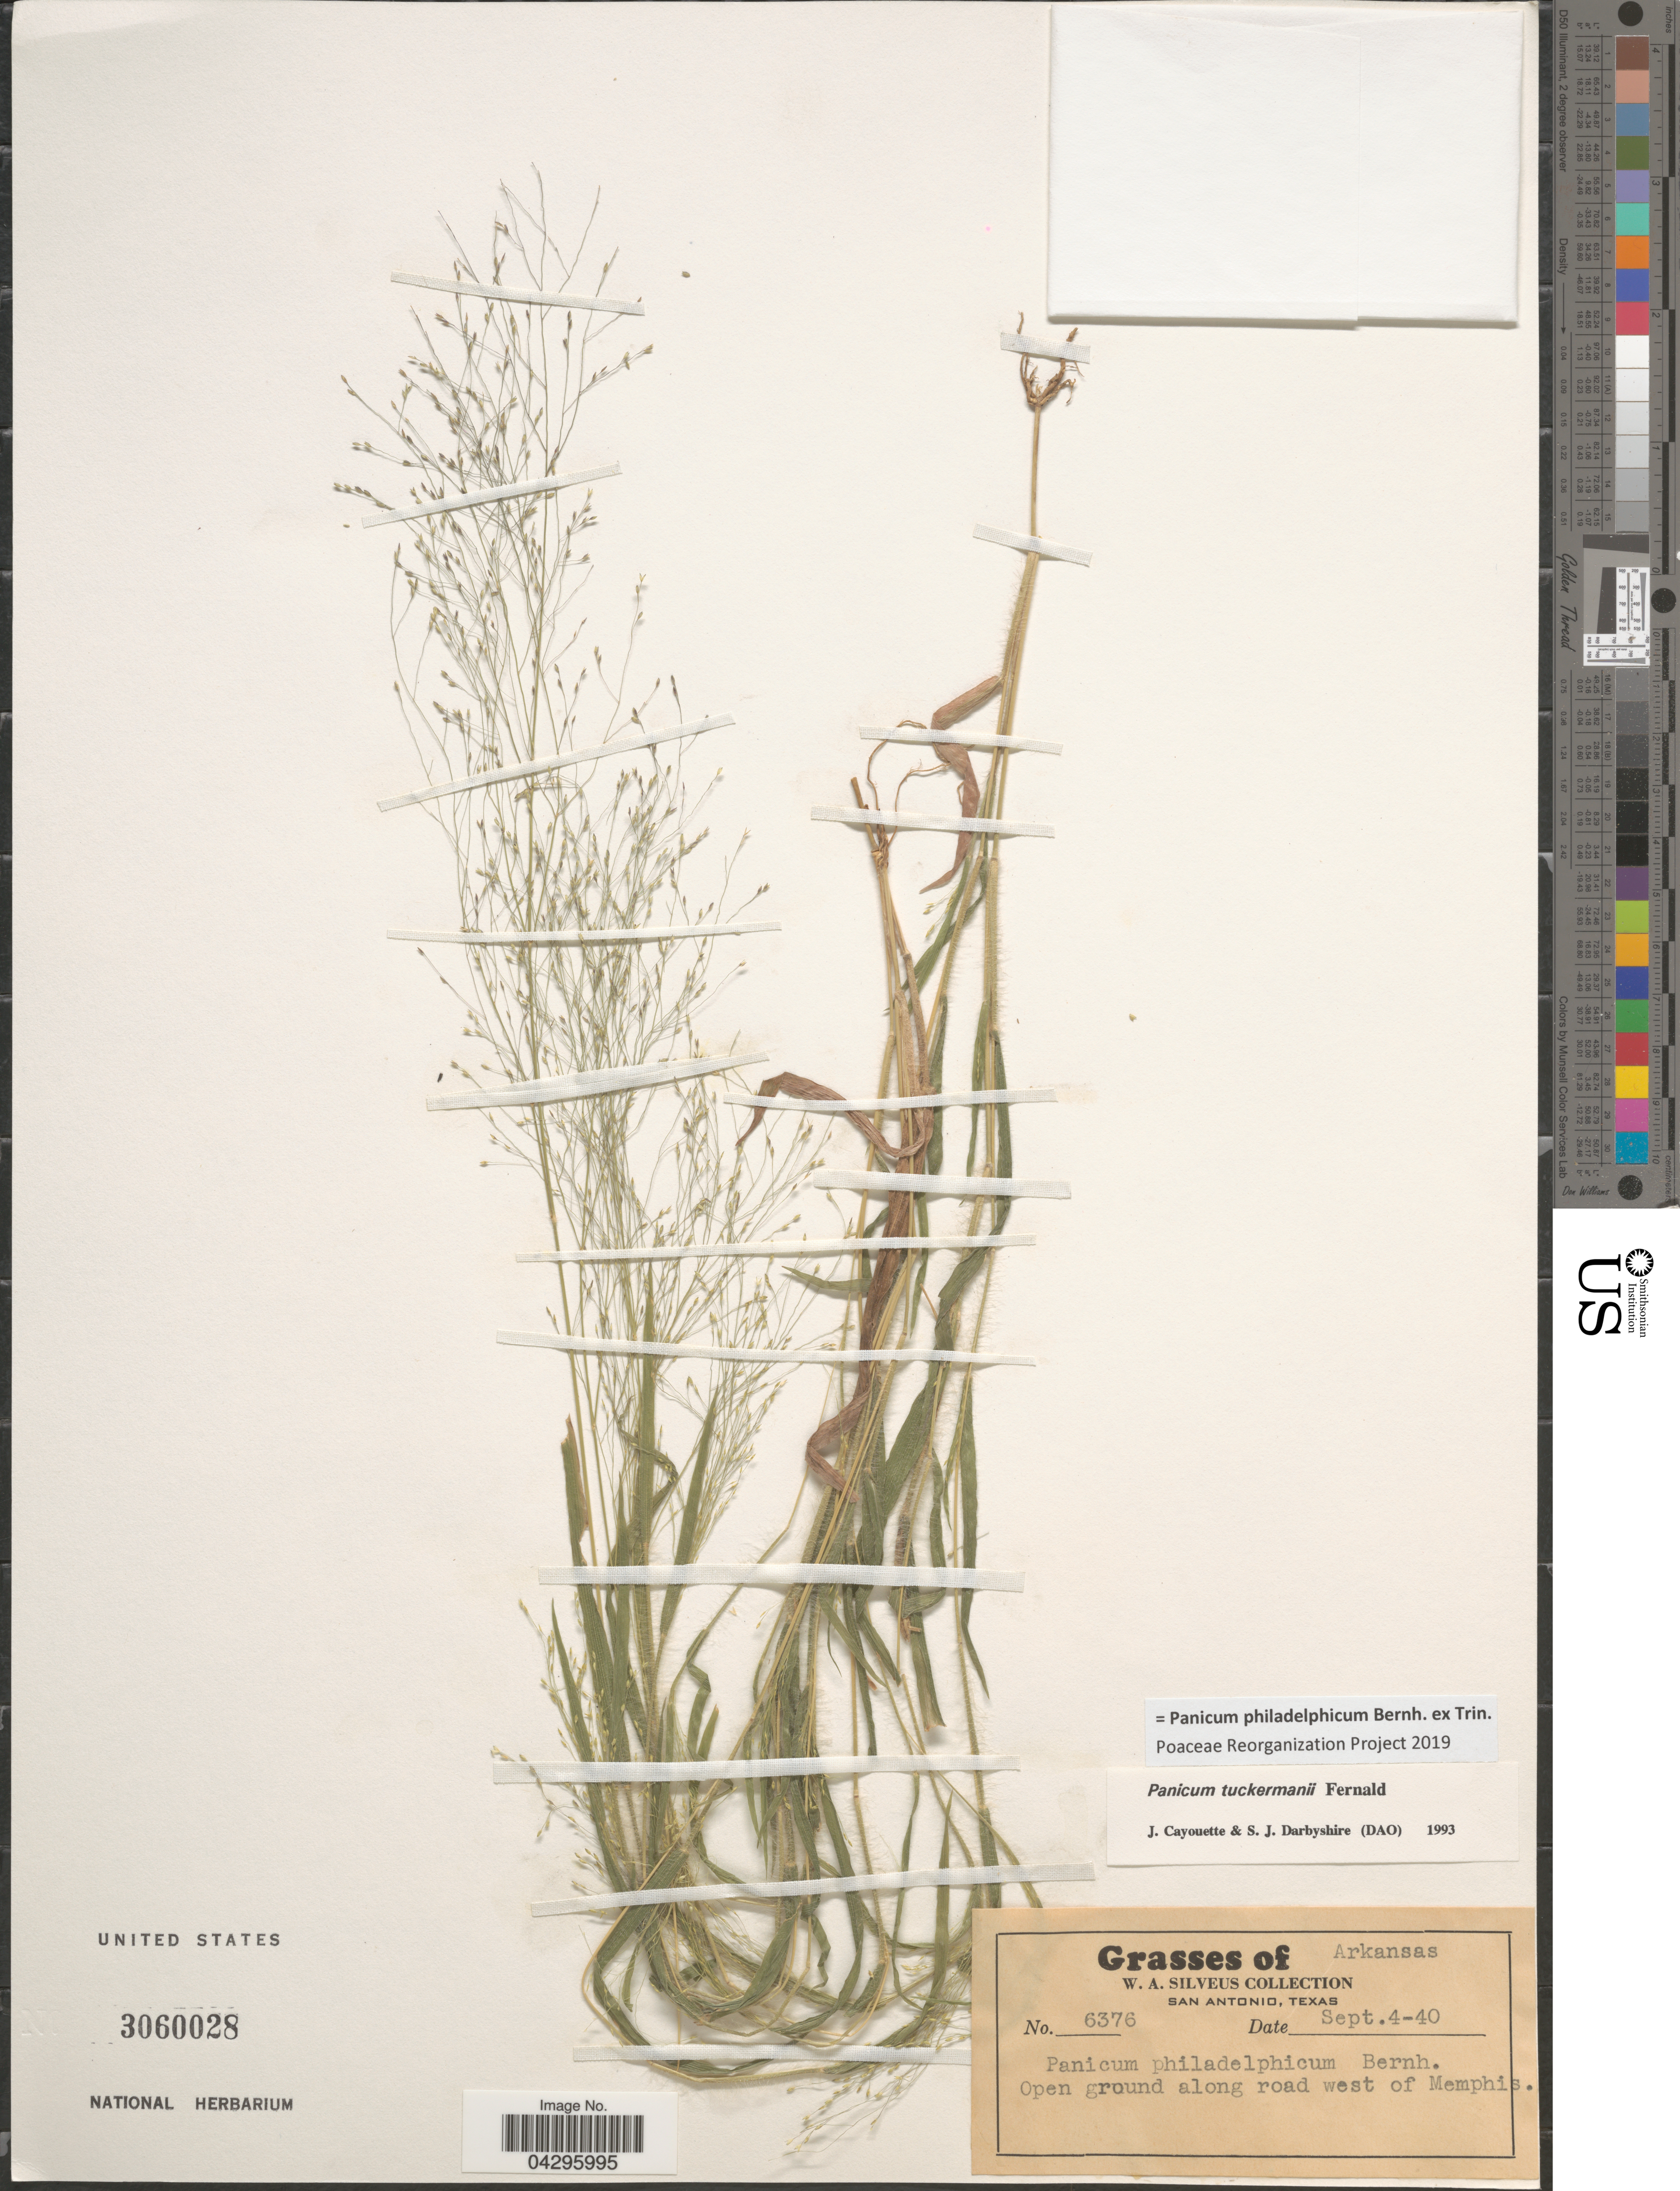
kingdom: Plantae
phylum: Tracheophyta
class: Liliopsida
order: Poales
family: Poaceae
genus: Panicum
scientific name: Panicum philadelphicum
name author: Bernh. ex Trin.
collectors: W. Silveus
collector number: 6376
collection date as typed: Transcribed d/m/y: 4/9/40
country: United States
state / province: Arkansas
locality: Open ground along road west of Memphis.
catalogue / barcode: US 3060028